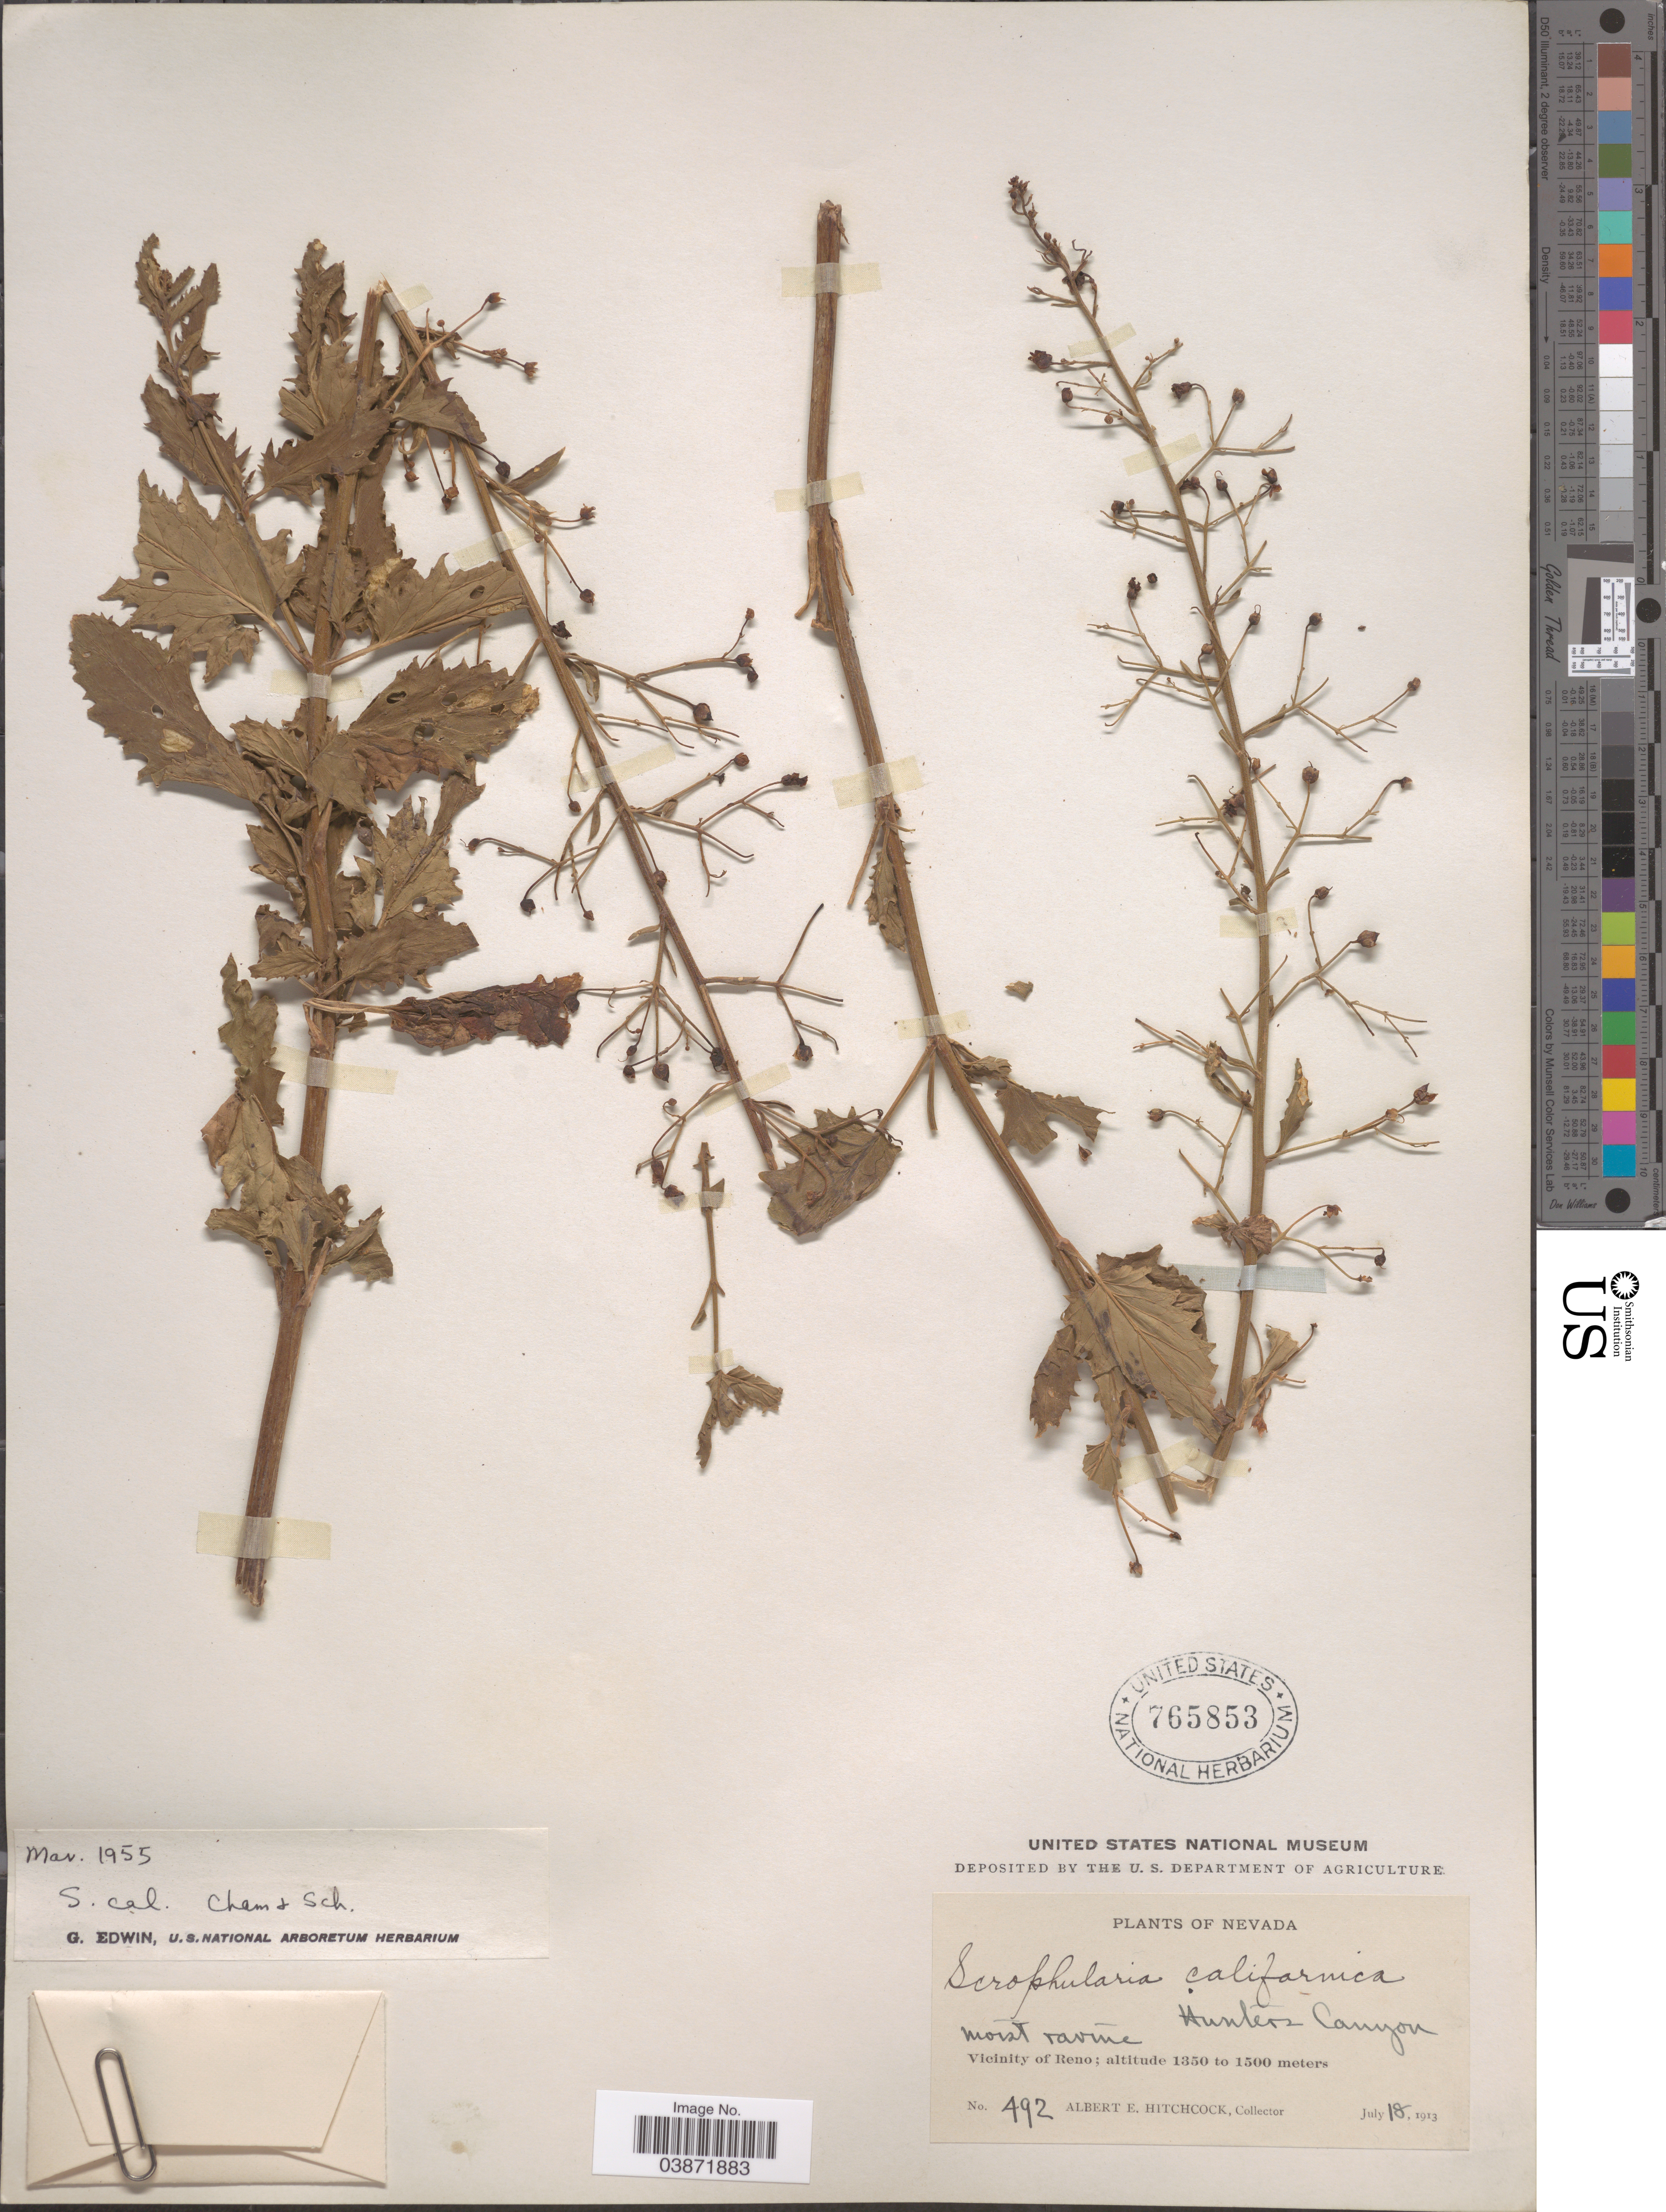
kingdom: Plantae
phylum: Tracheophyta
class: Magnoliopsida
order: Lamiales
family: Scrophulariaceae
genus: Scrophularia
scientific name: Scrophularia californica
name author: Cham. & Schltdl.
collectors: A. Hitchcock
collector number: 492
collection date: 1913-07-18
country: United States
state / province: Nevada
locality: Hunters Canyon. Vicinity of Reno.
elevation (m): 1350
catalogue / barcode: US 765853